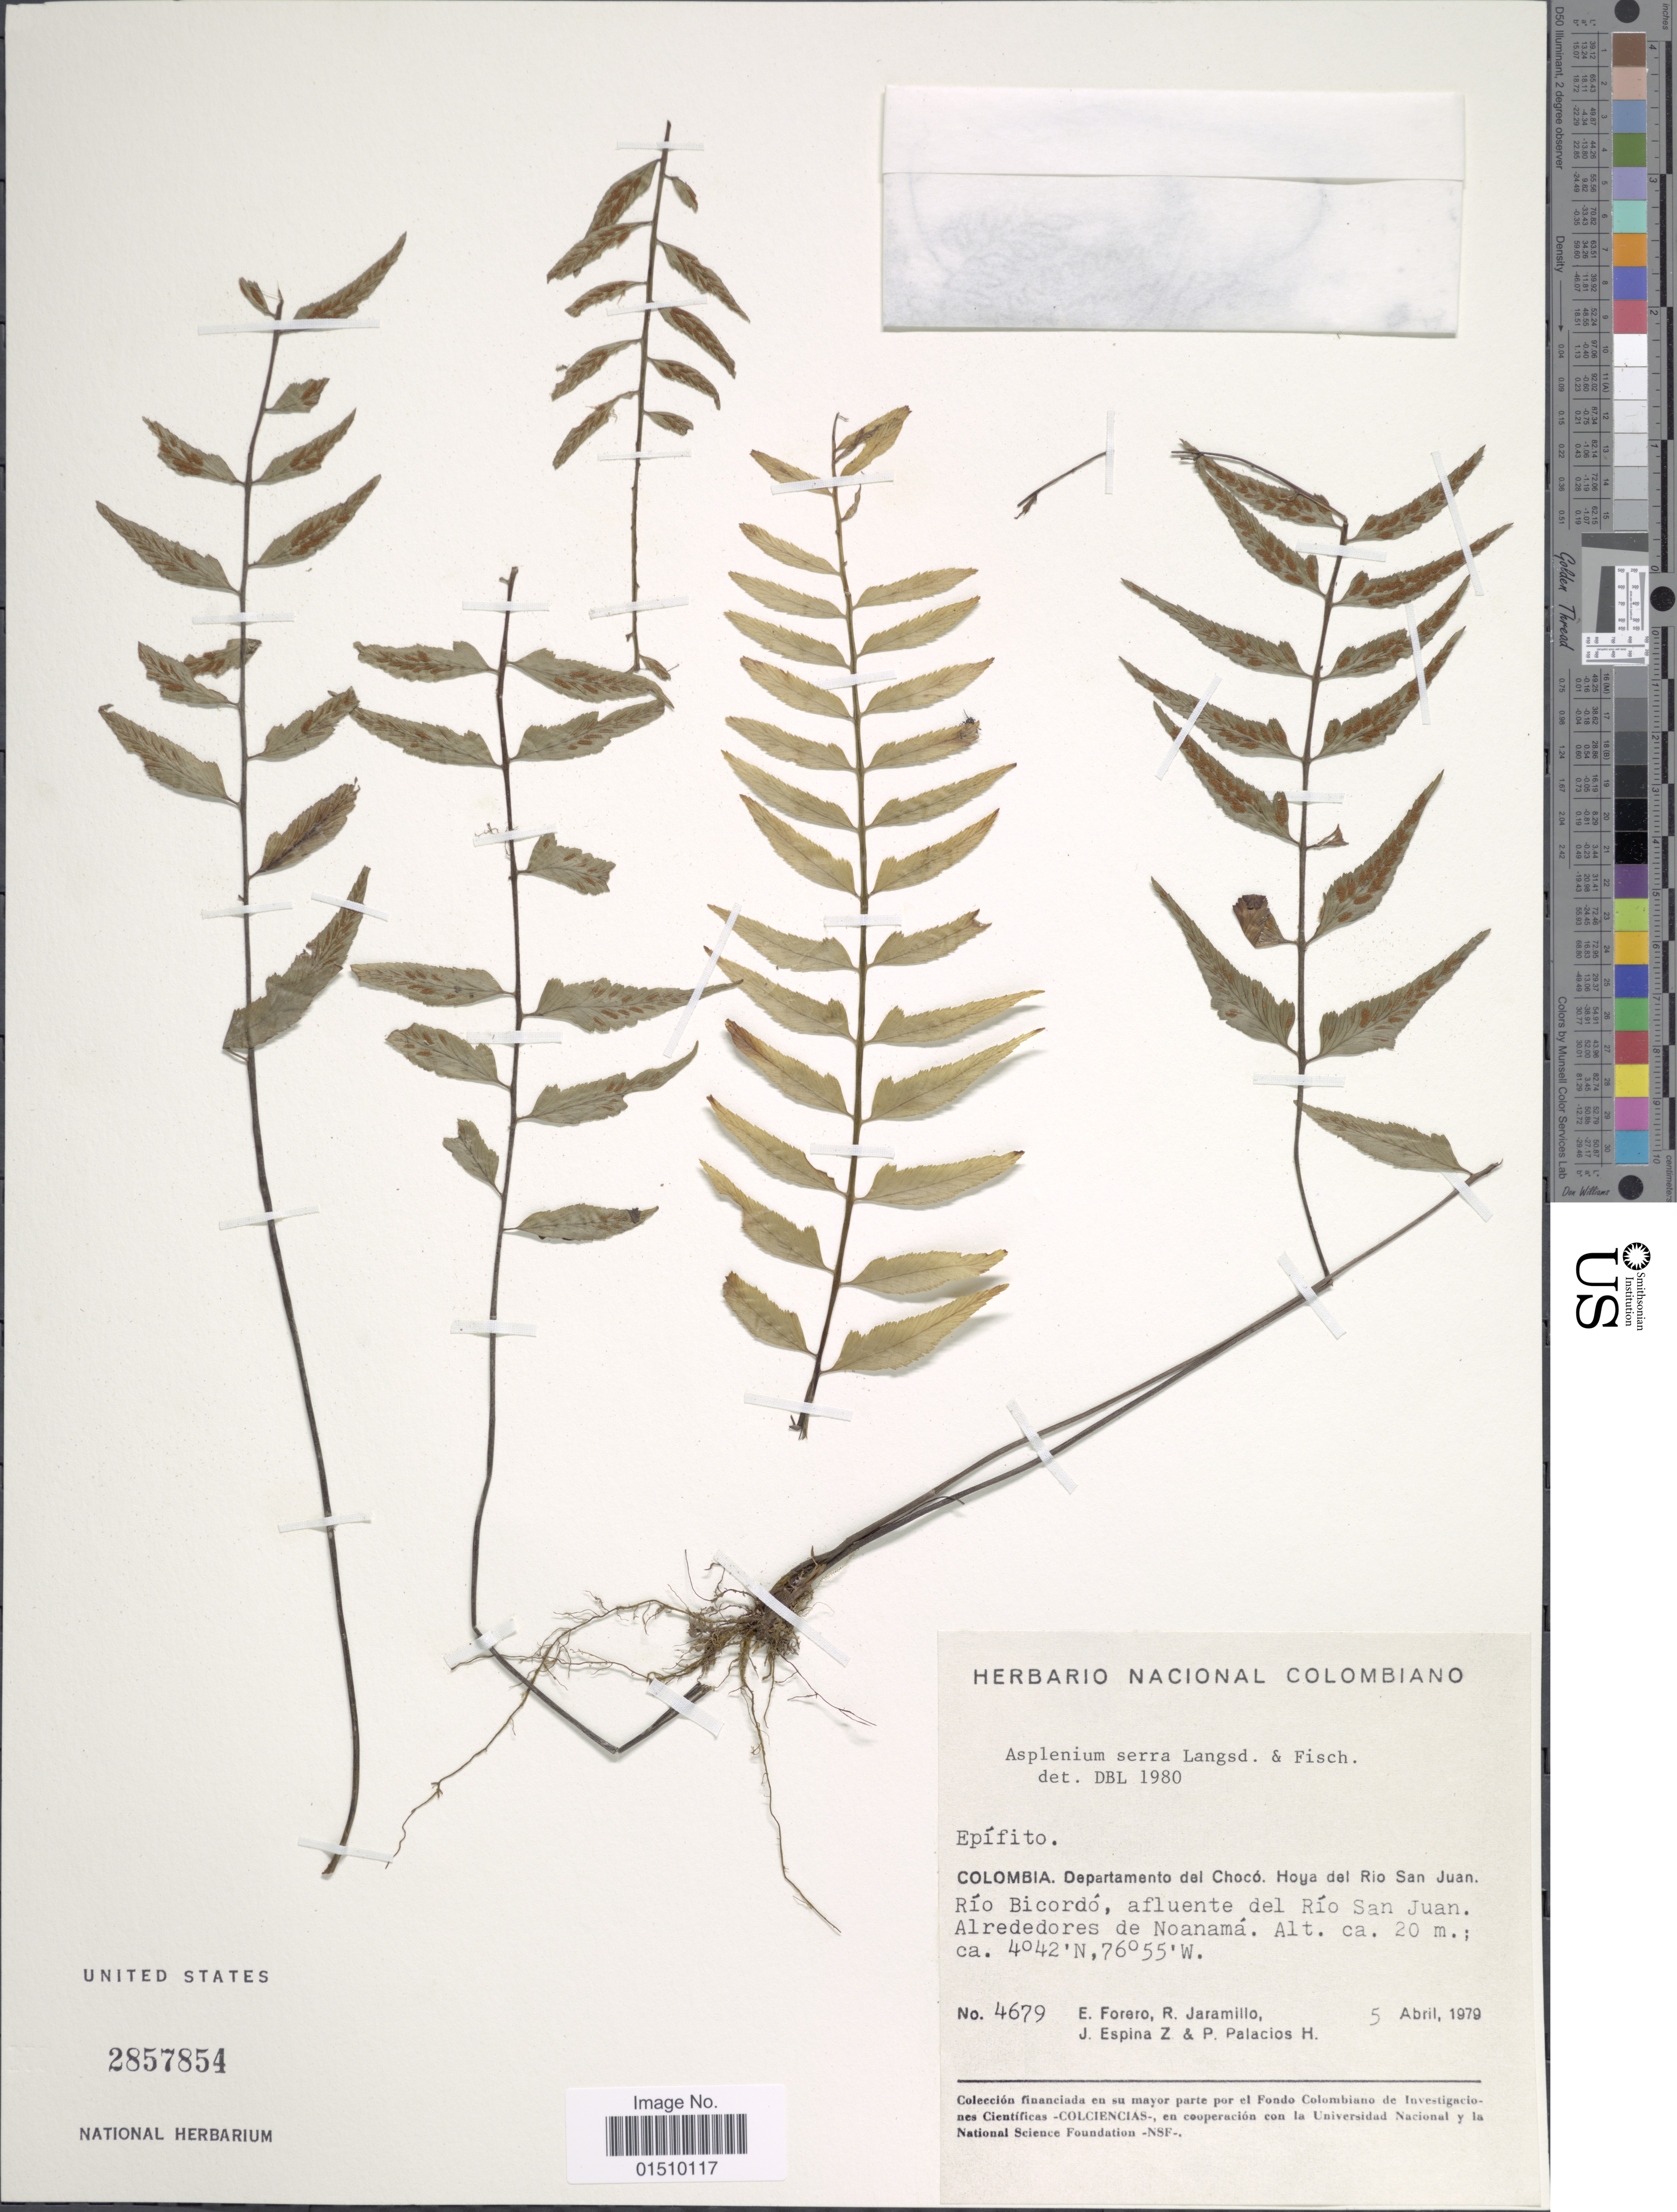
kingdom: Plantae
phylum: Tracheophyta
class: Polypodiopsida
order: Polypodiales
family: Aspleniaceae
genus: Asplenium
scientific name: Asplenium auritum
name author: Sw.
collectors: E. Forero, R. Jaramillo M., J. Espina & P. Palacios H.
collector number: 4679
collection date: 1979-04-05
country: Colombia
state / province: Chocó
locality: Colombia, Departamento Chocò, Hoya del Rio San Juan. Rio Bicordo, afluente del Rio San Juan. Alrededores de Noanama.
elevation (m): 20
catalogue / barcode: US 2857854